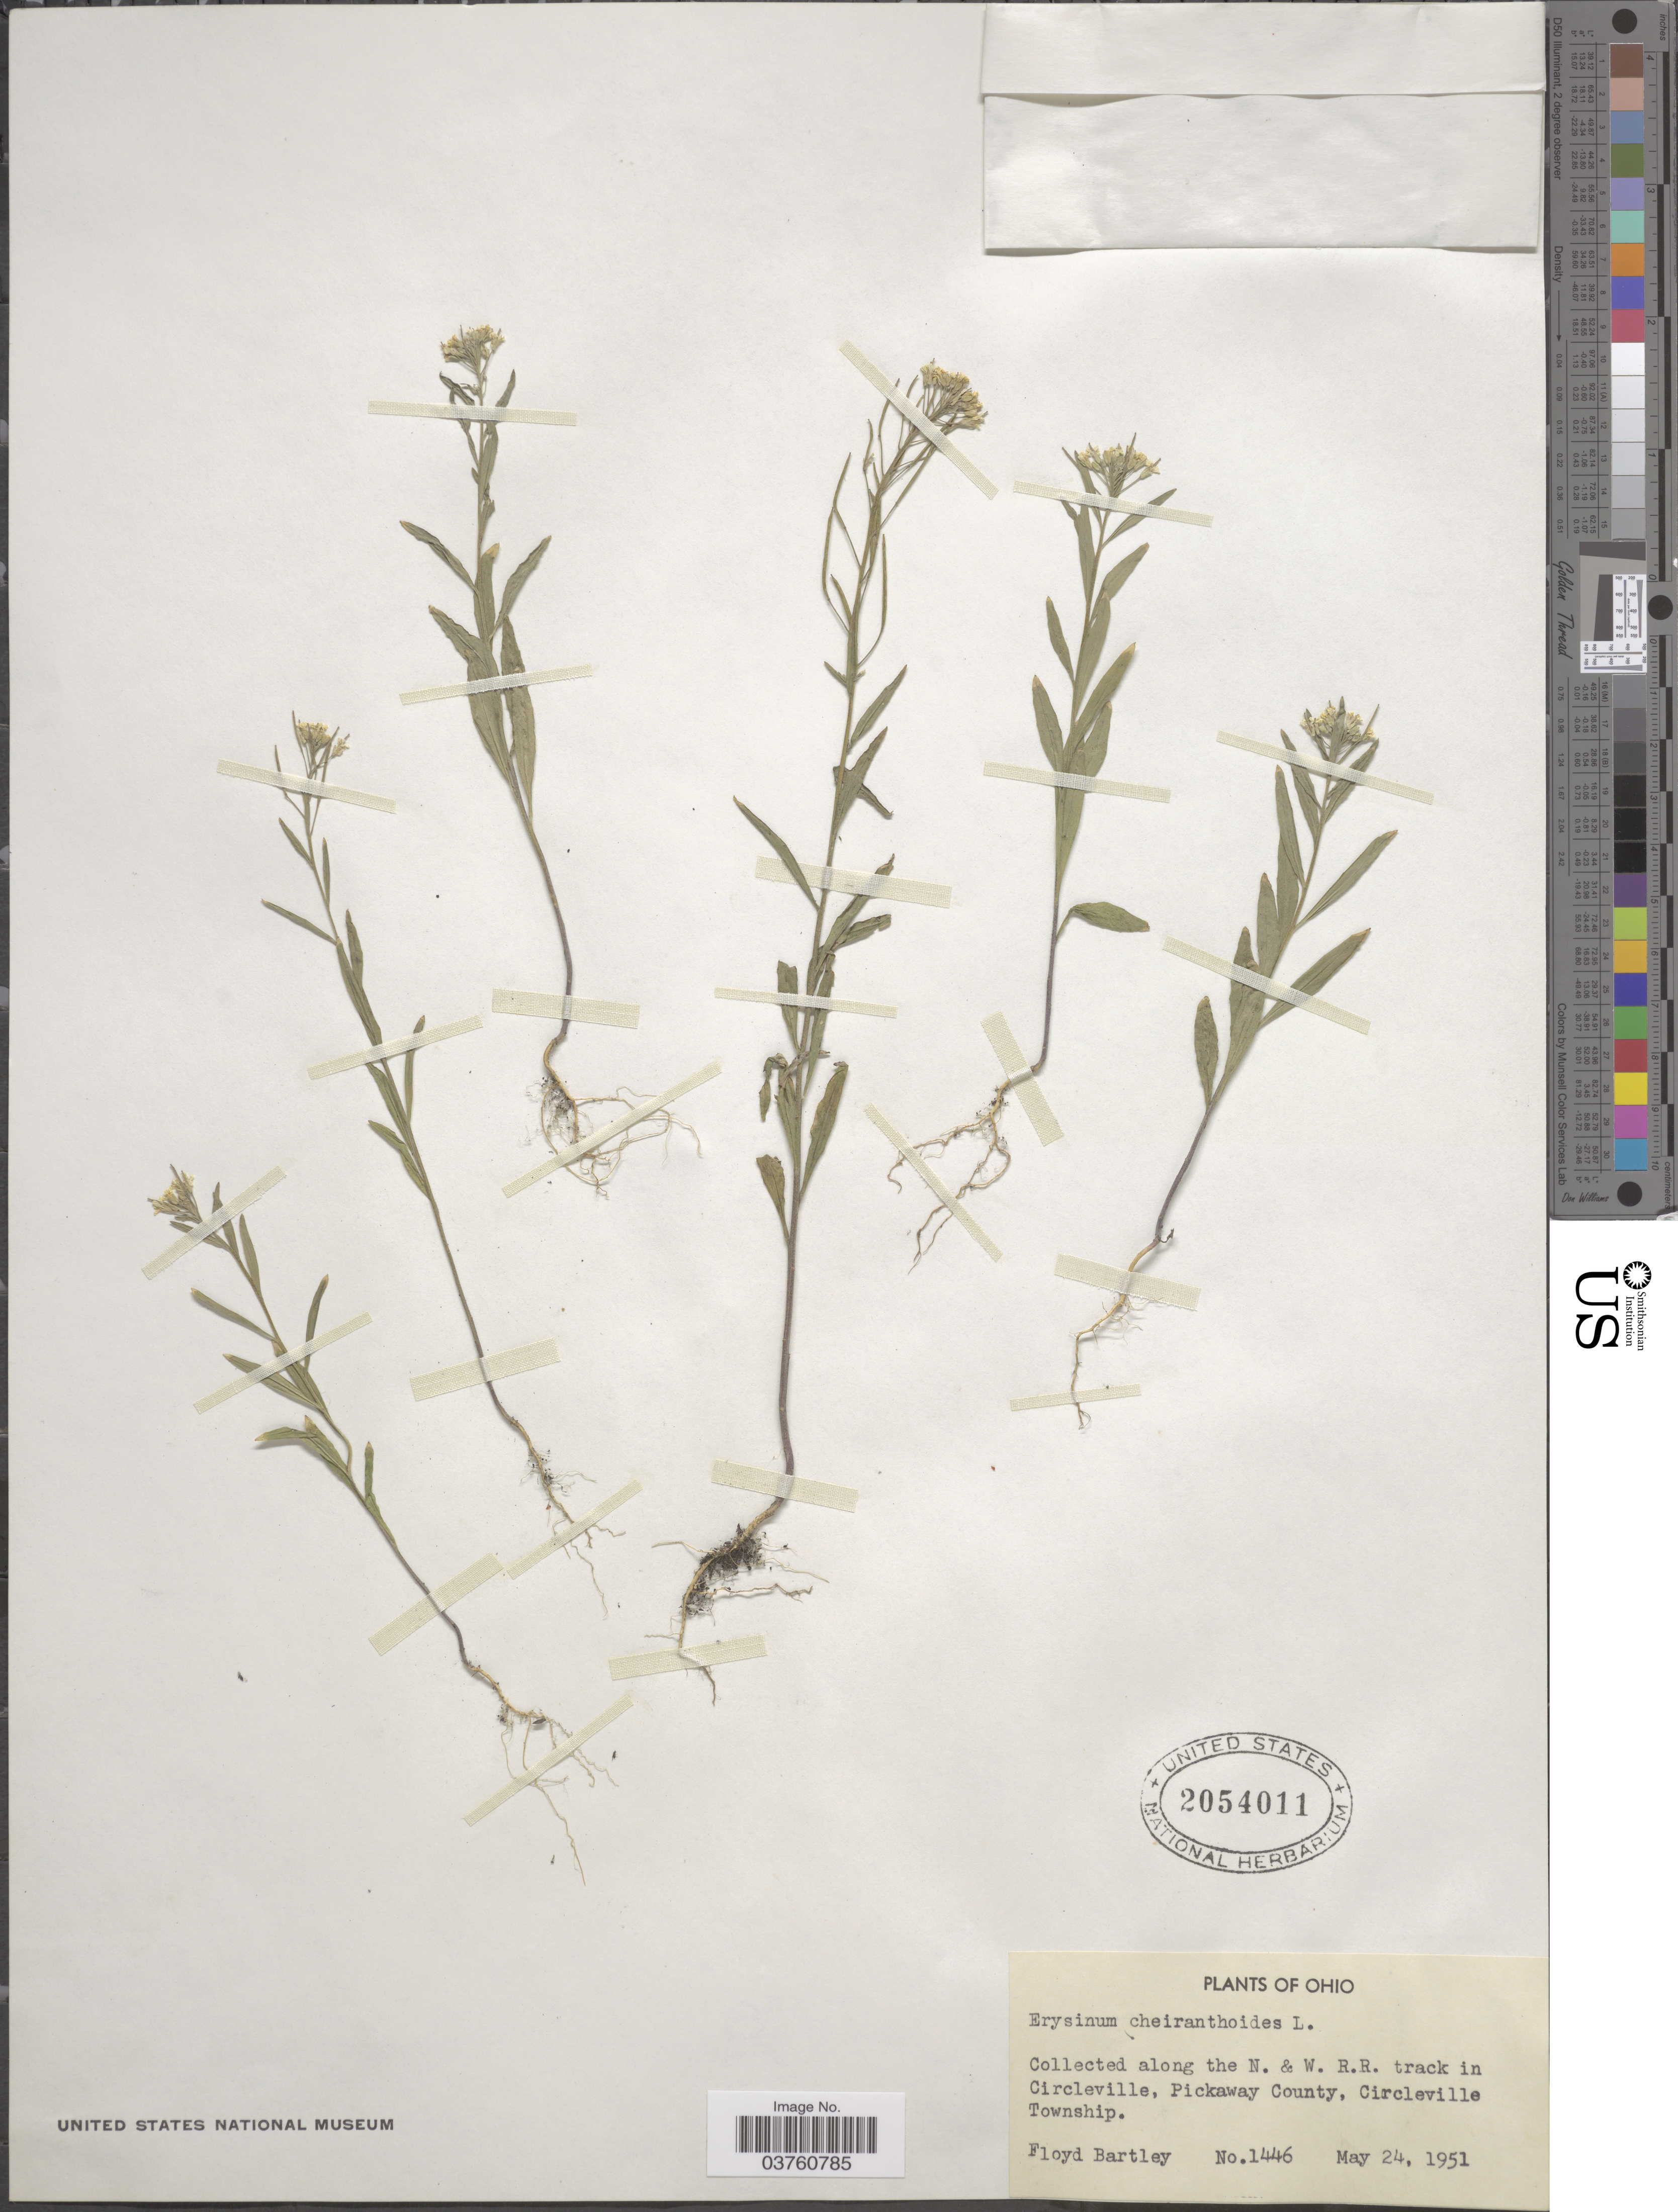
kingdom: Plantae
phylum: Tracheophyta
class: Magnoliopsida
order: Brassicales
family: Brassicaceae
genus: Erysimum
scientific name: Erysimum cheiranthoides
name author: L.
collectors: F. Bartley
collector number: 1446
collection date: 1951-05-24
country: United States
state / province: Ohio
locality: Along the N. & W. R.R. track in Circleville, Pickaway County, Circleville Township.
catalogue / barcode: US 2054011